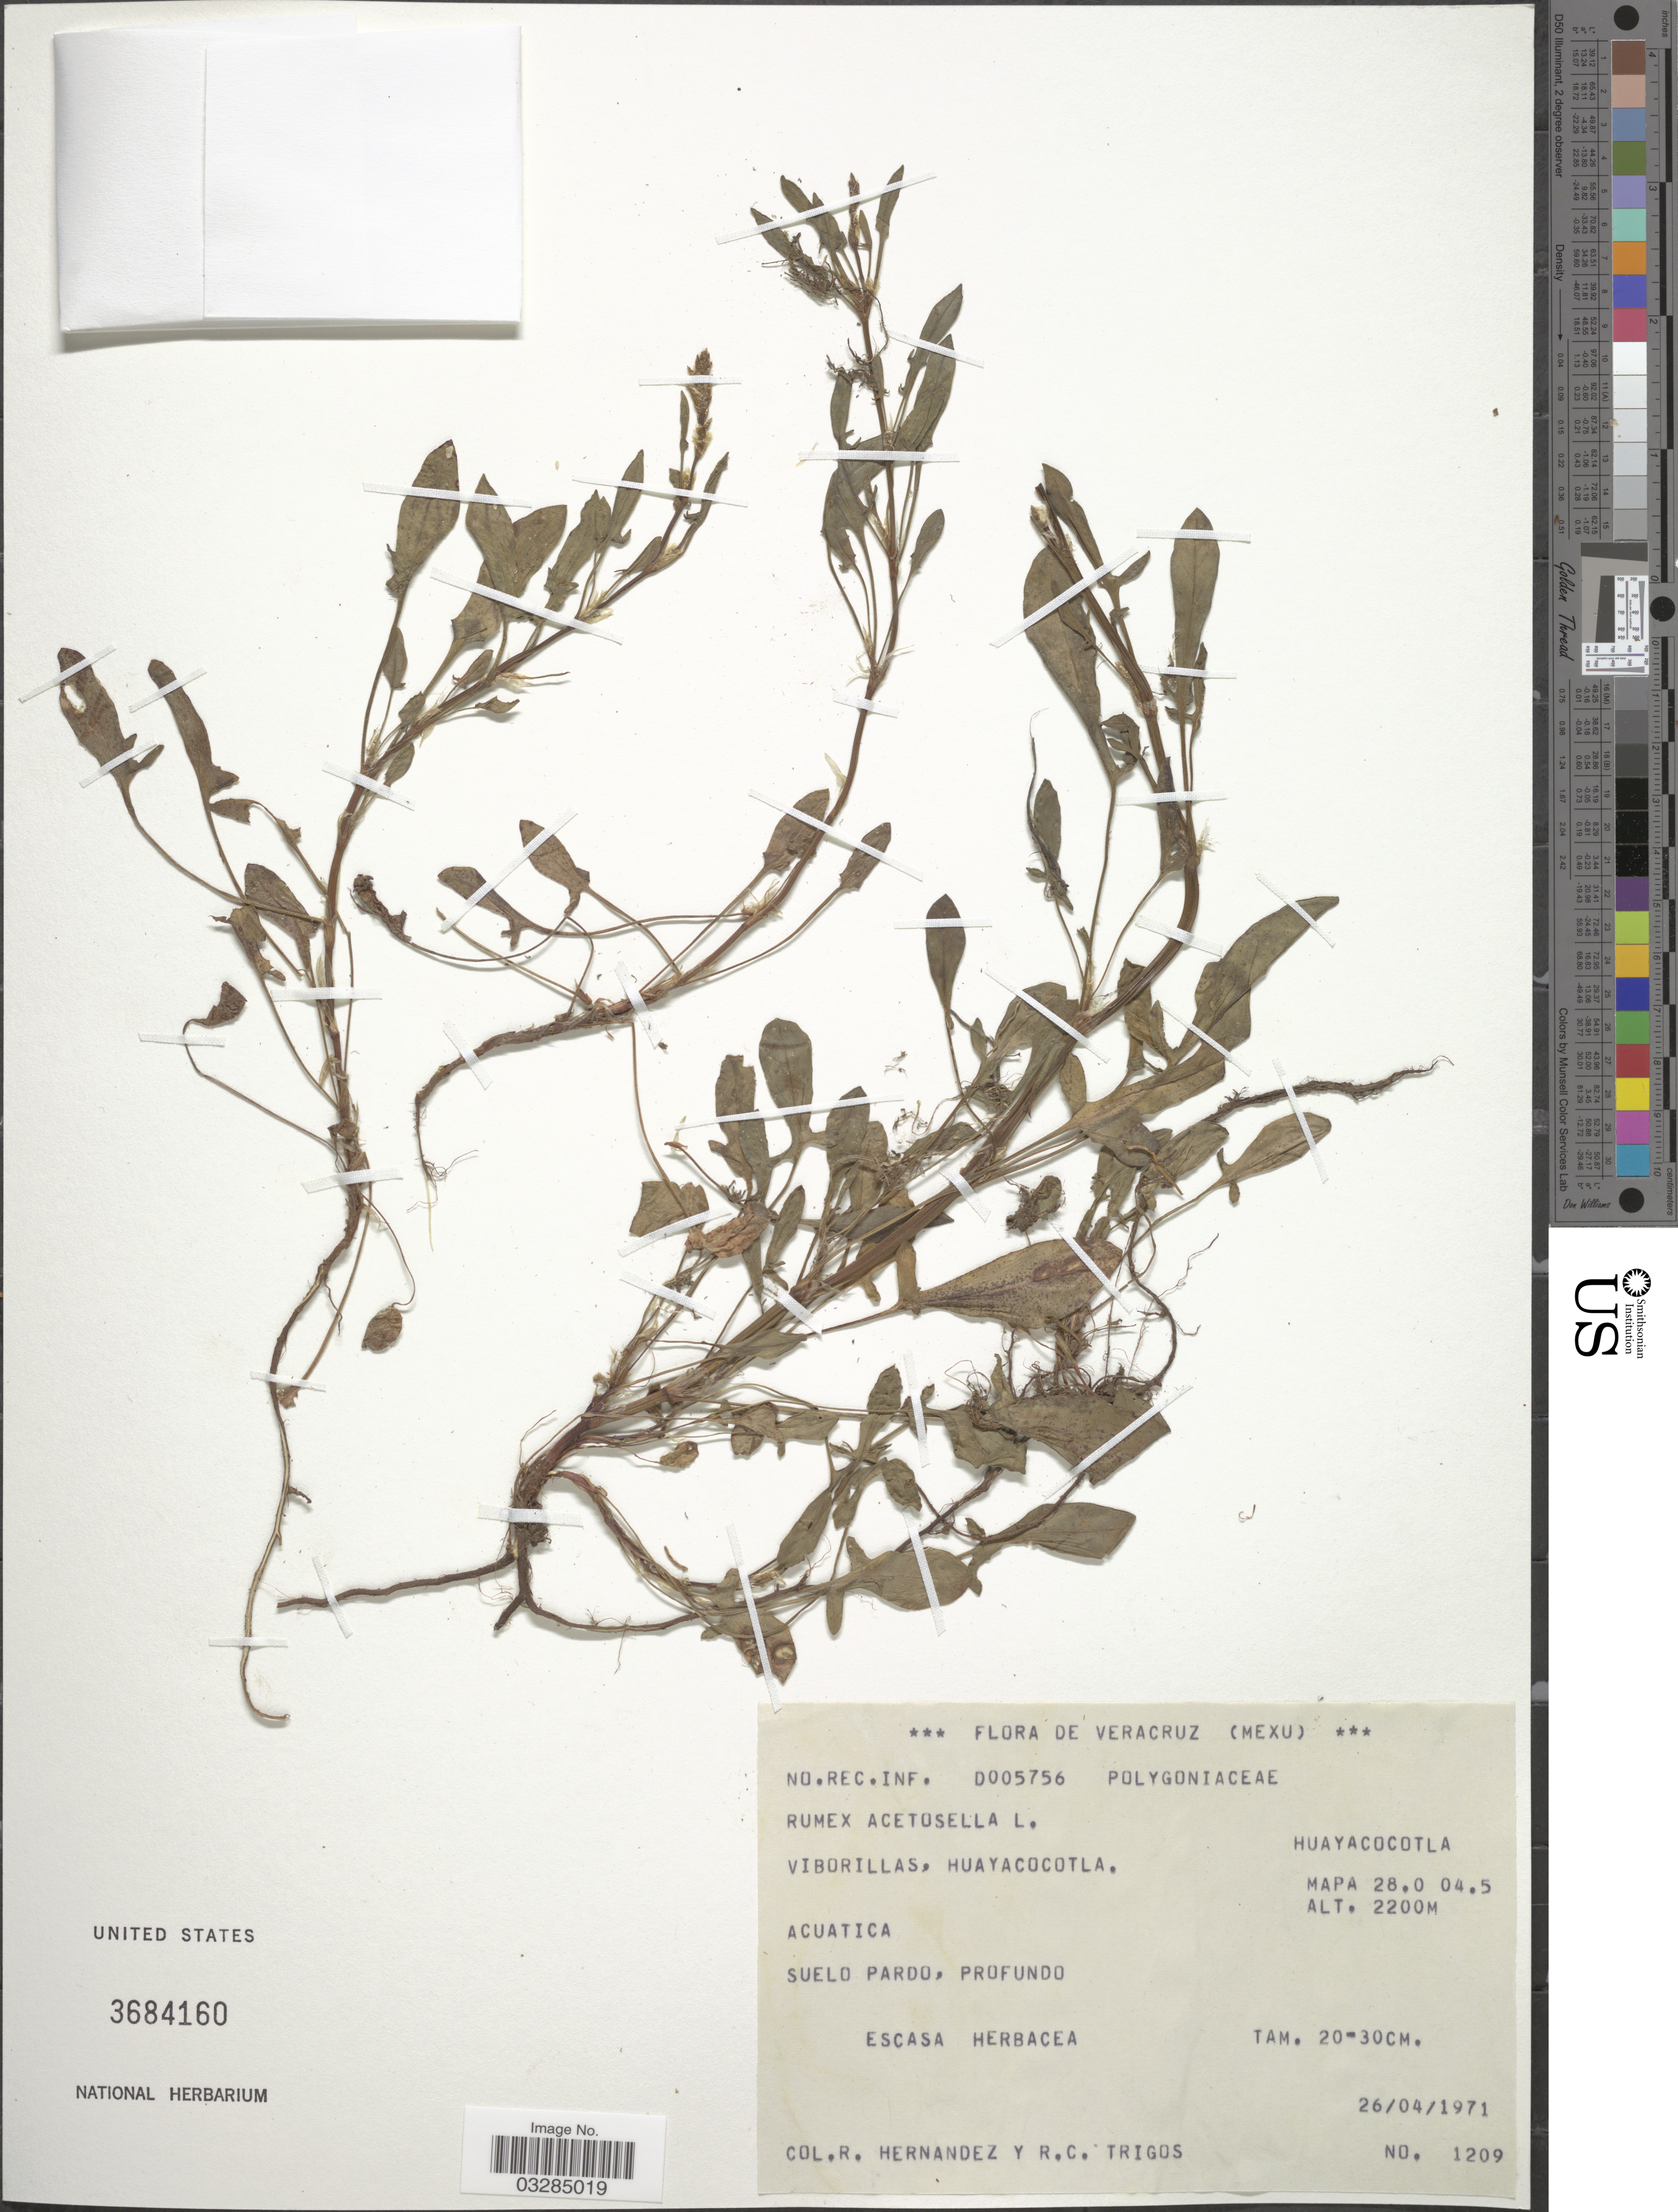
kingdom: Plantae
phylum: Tracheophyta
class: Magnoliopsida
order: Caryophyllales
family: Polygonaceae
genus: Rumex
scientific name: Rumex acetosella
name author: L.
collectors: R. Hernandez M. & R. Trigos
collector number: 1209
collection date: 1971-04-26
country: Mexico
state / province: Veracruz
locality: Viborillas, Huayacocotla. Mapa 28.0 04.5.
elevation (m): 2200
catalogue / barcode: US 3684160